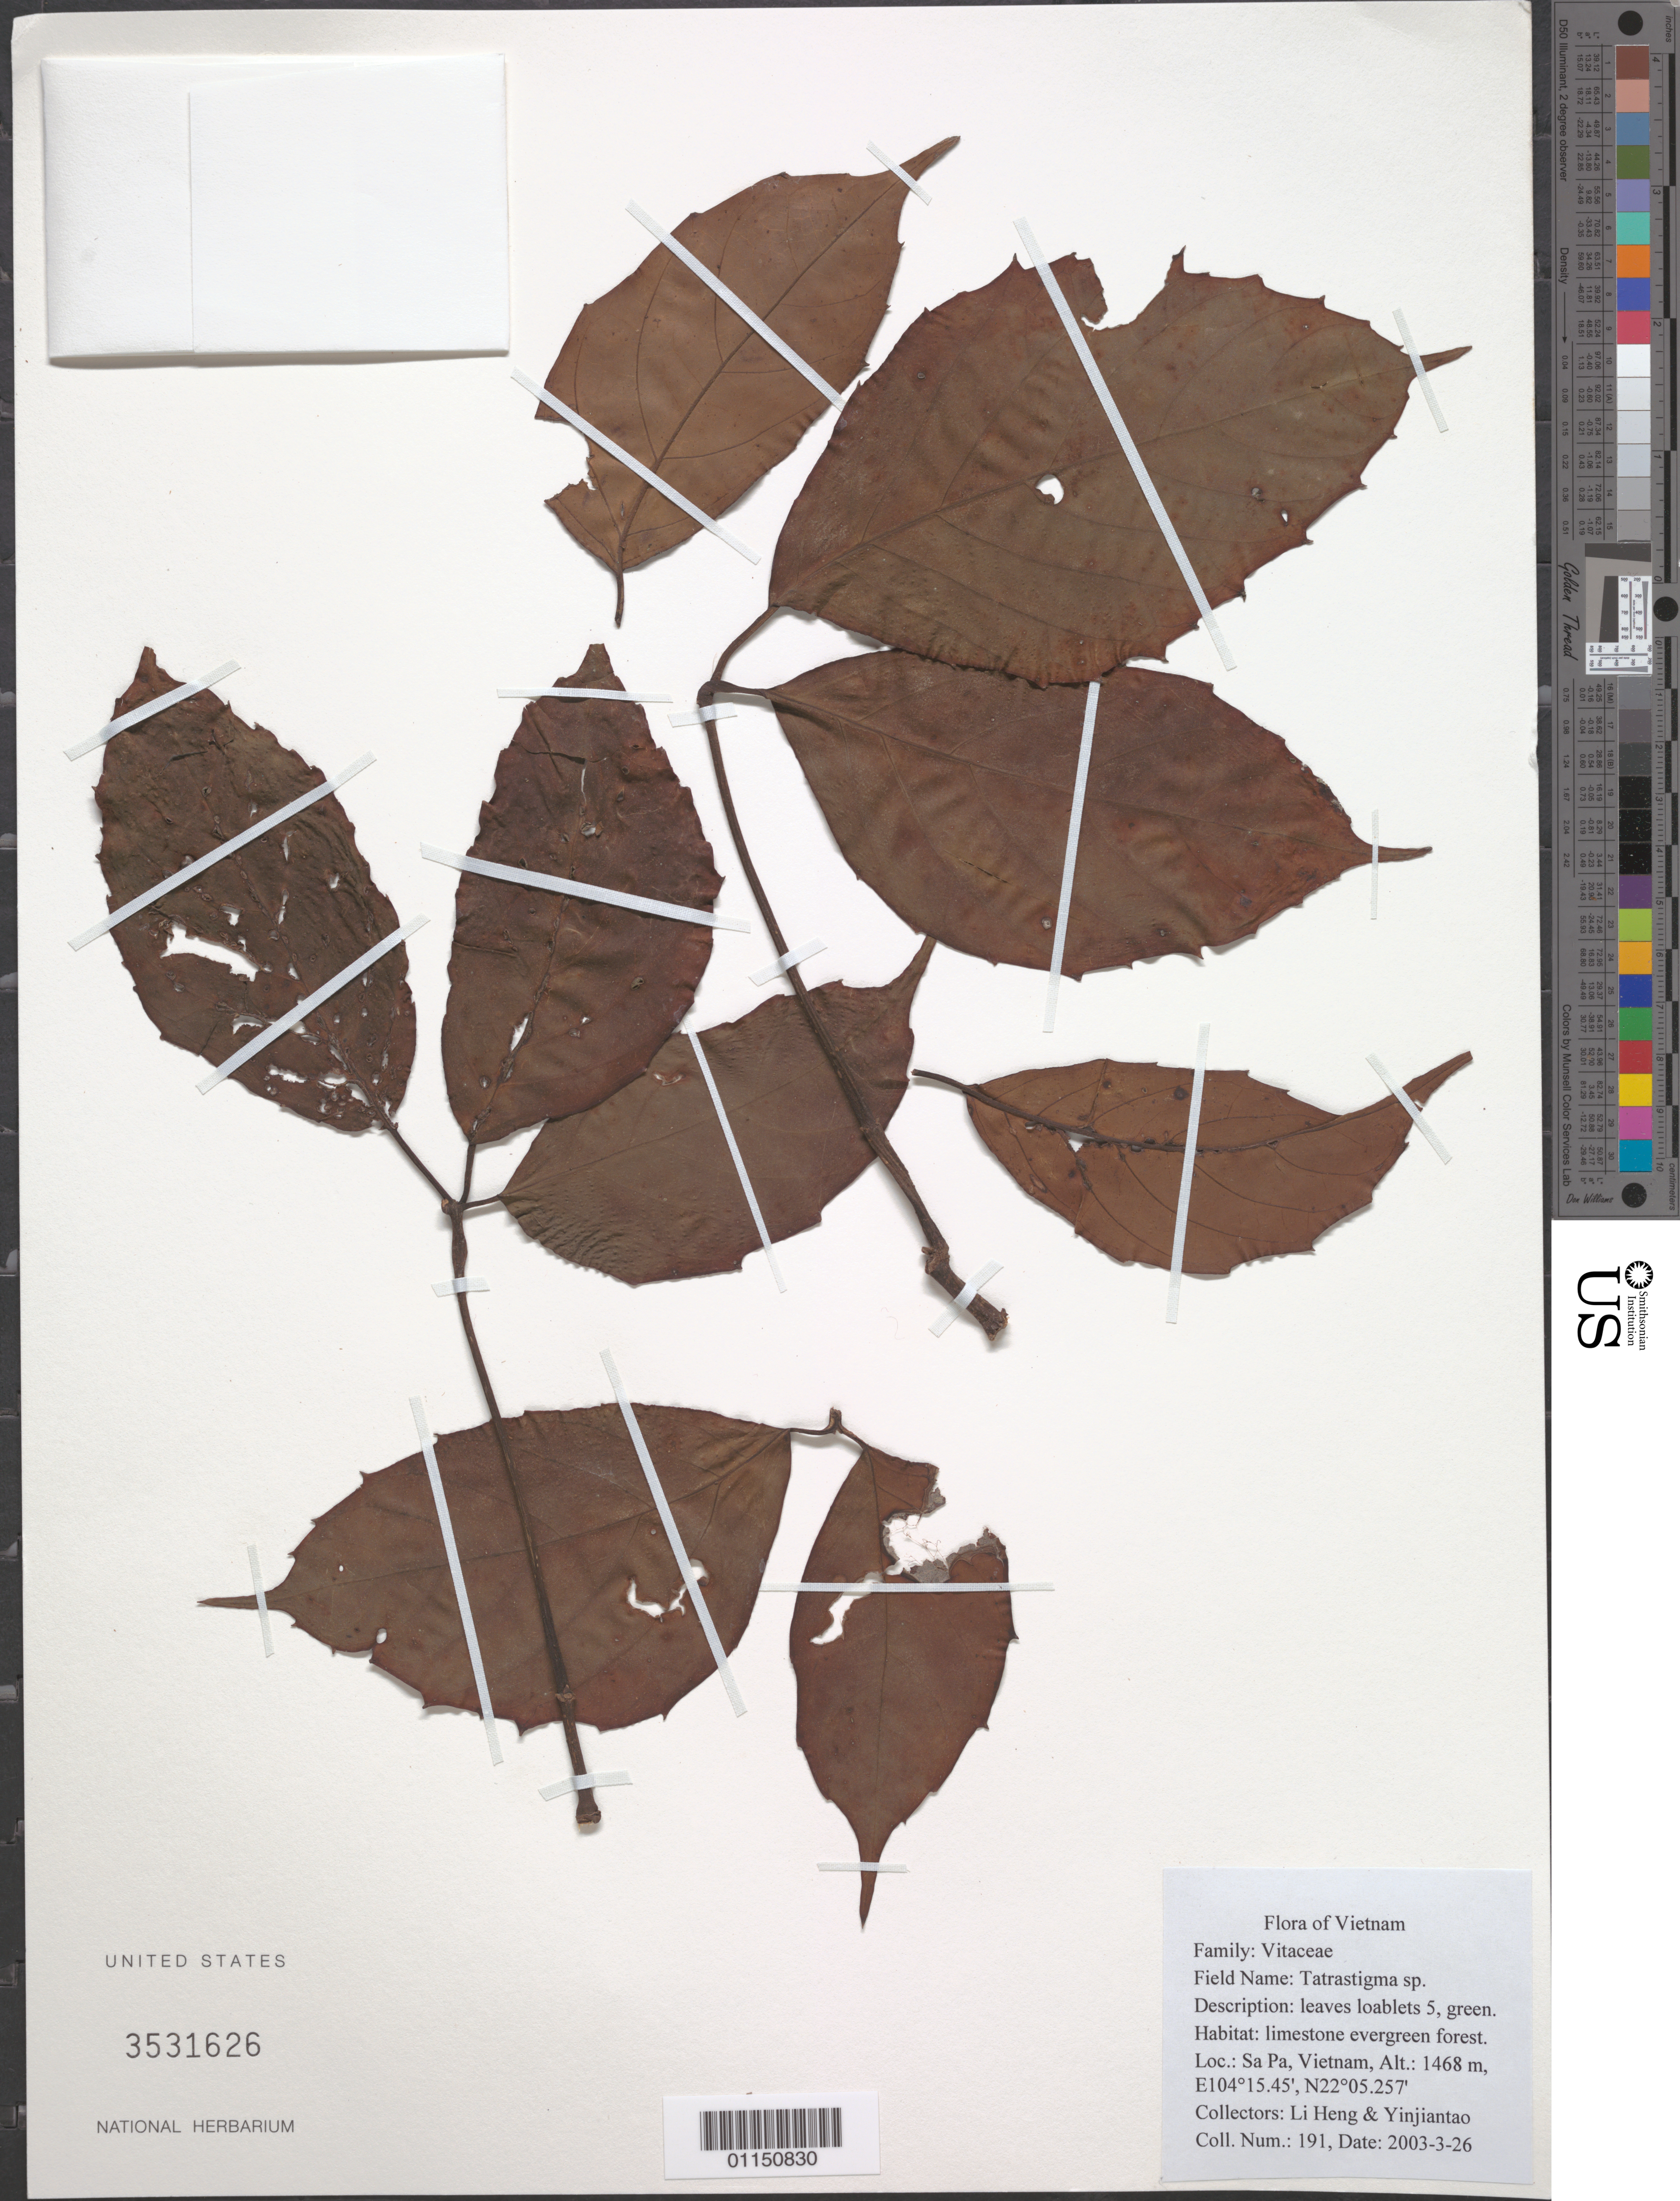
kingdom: Plantae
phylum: Tracheophyta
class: Magnoliopsida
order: Vitales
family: Vitaceae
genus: Tetrastigma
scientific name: Tetrastigma sp.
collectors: L. Heng & J. T. Yin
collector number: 191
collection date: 2003-03-26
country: Vietnam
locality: Sa Pa.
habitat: Limestone evergreen forest.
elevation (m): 1468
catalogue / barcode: US 3531626